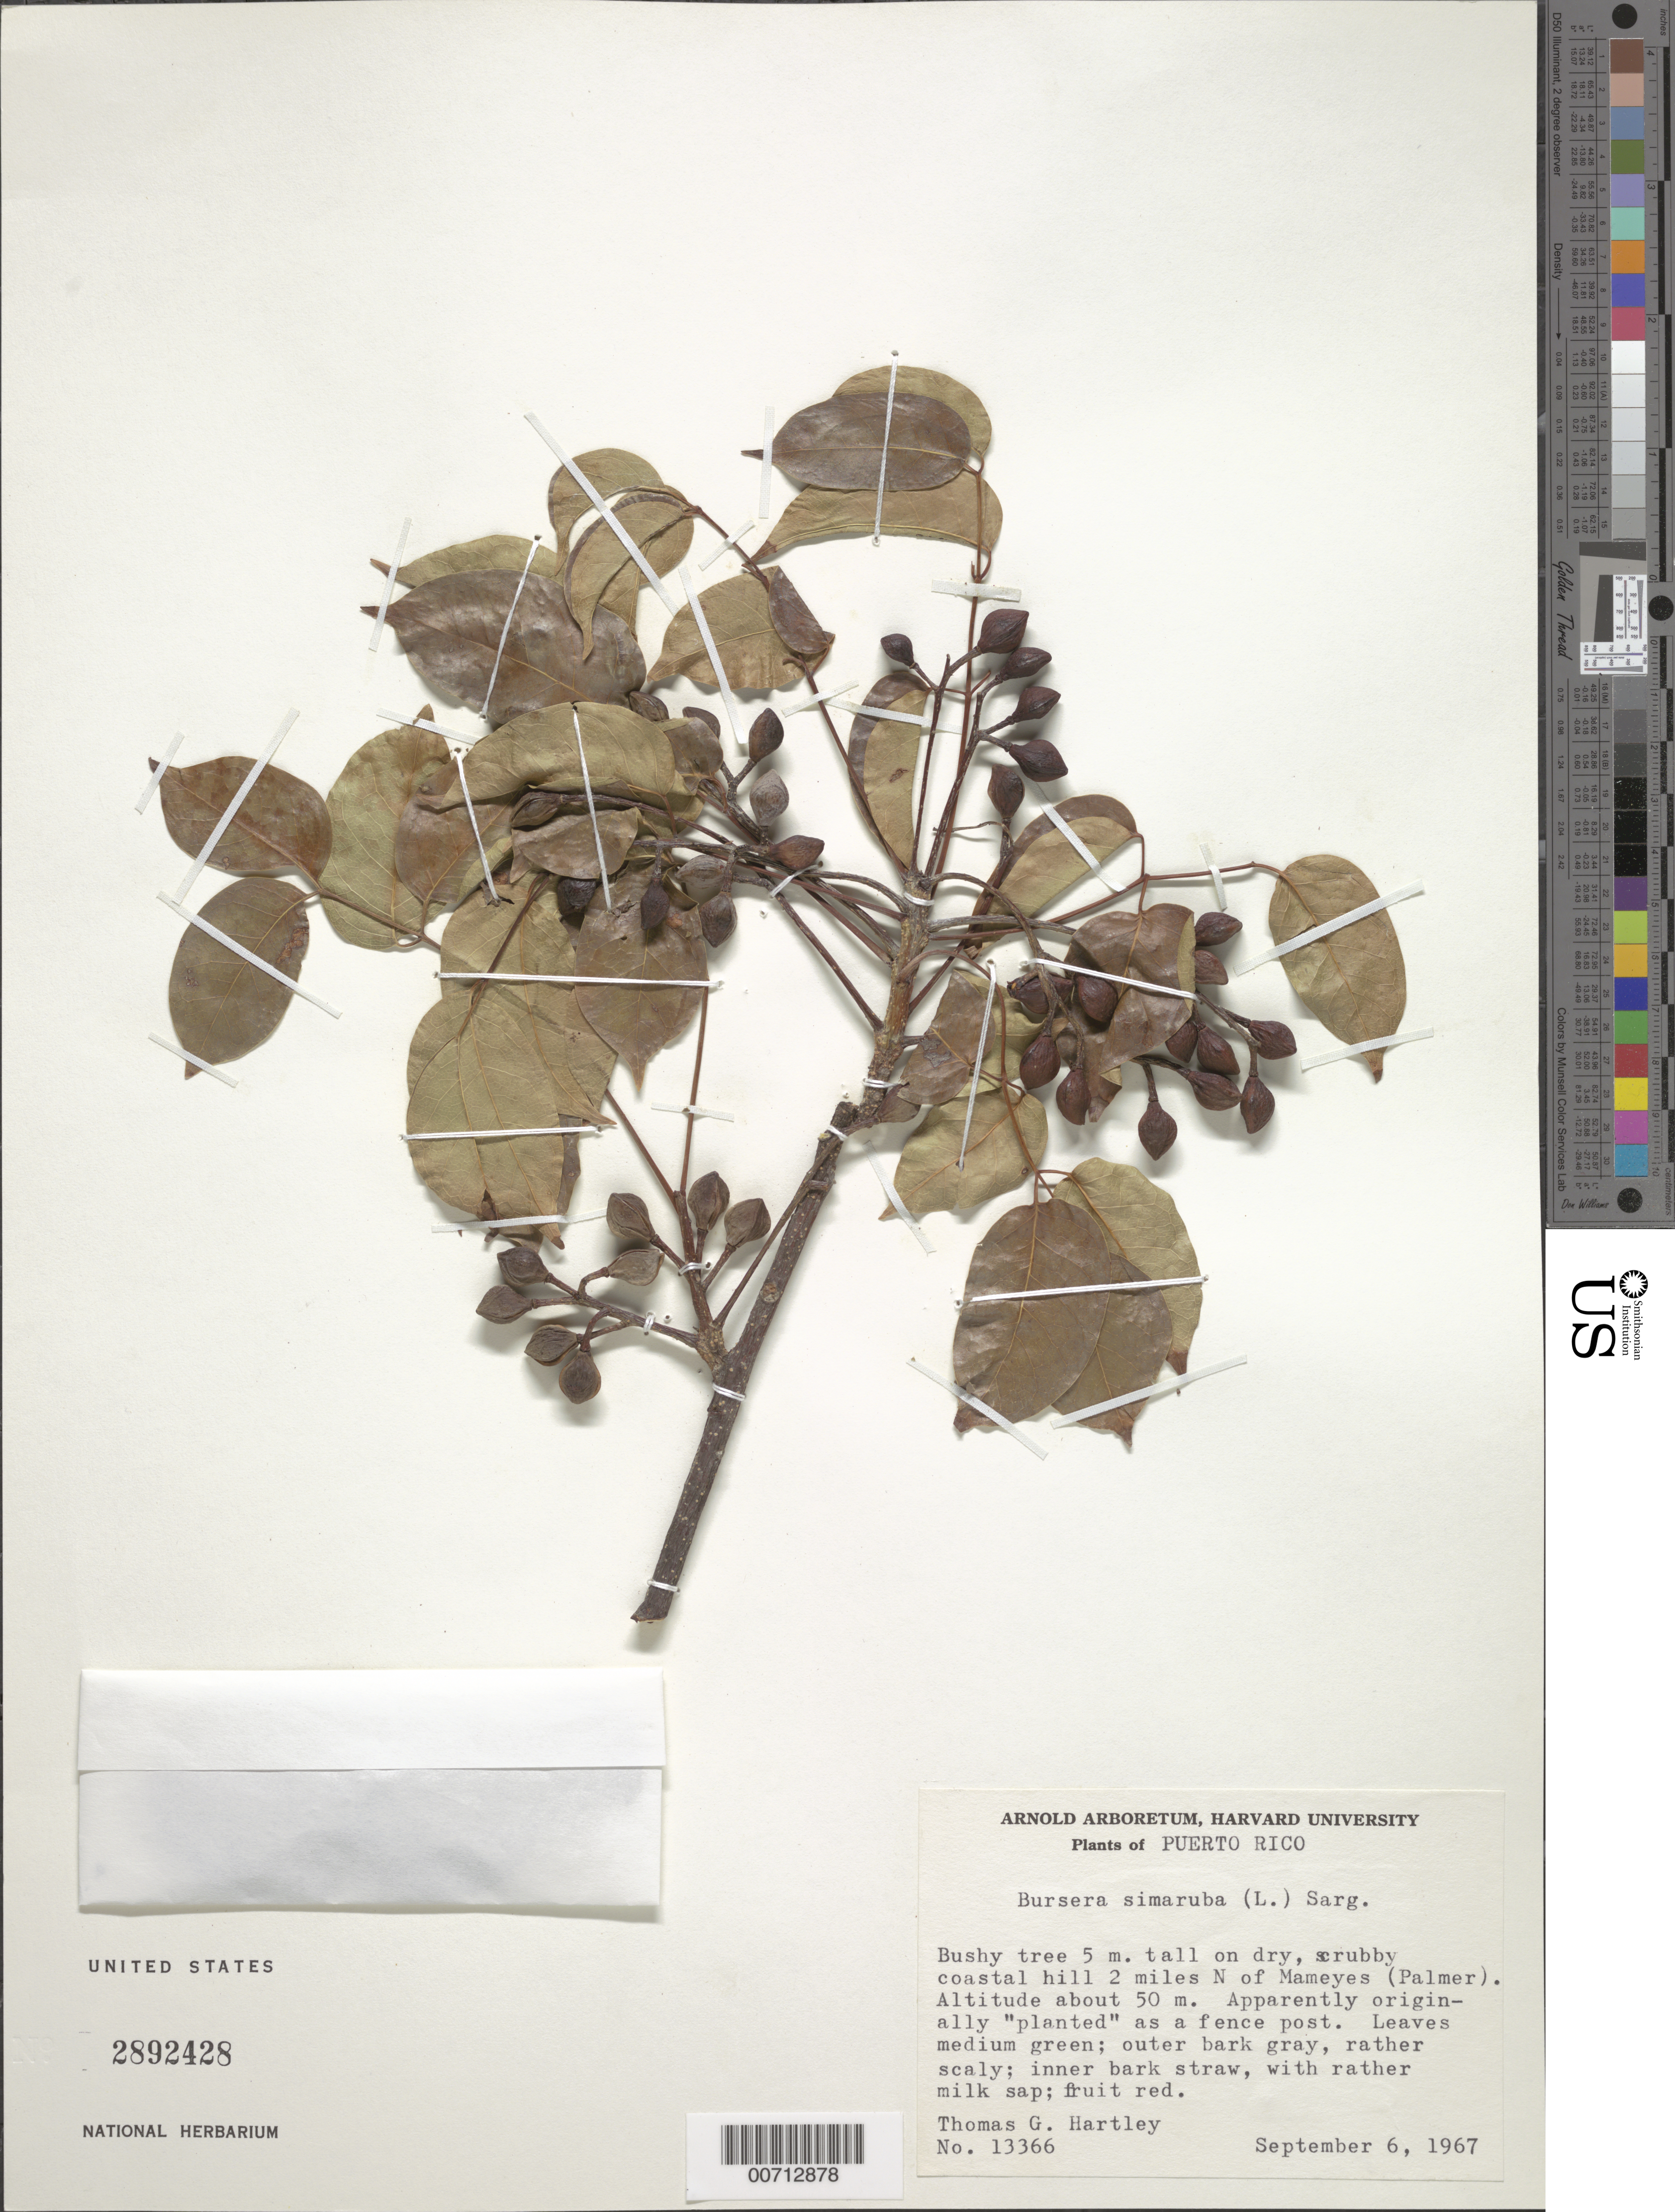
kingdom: Plantae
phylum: Tracheophyta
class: Magnoliopsida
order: Sapindales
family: Burseraceae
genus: Bursera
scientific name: Bursera simaruba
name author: (L.) Sarg.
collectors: T. G. Hartley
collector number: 13366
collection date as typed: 06 Sep 1967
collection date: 1967-09-06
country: Puerto Rico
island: Greater Antilles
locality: Mameyes (Palmer), 2 mi N of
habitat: Scrubby coastal hill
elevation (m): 50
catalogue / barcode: US 2892428